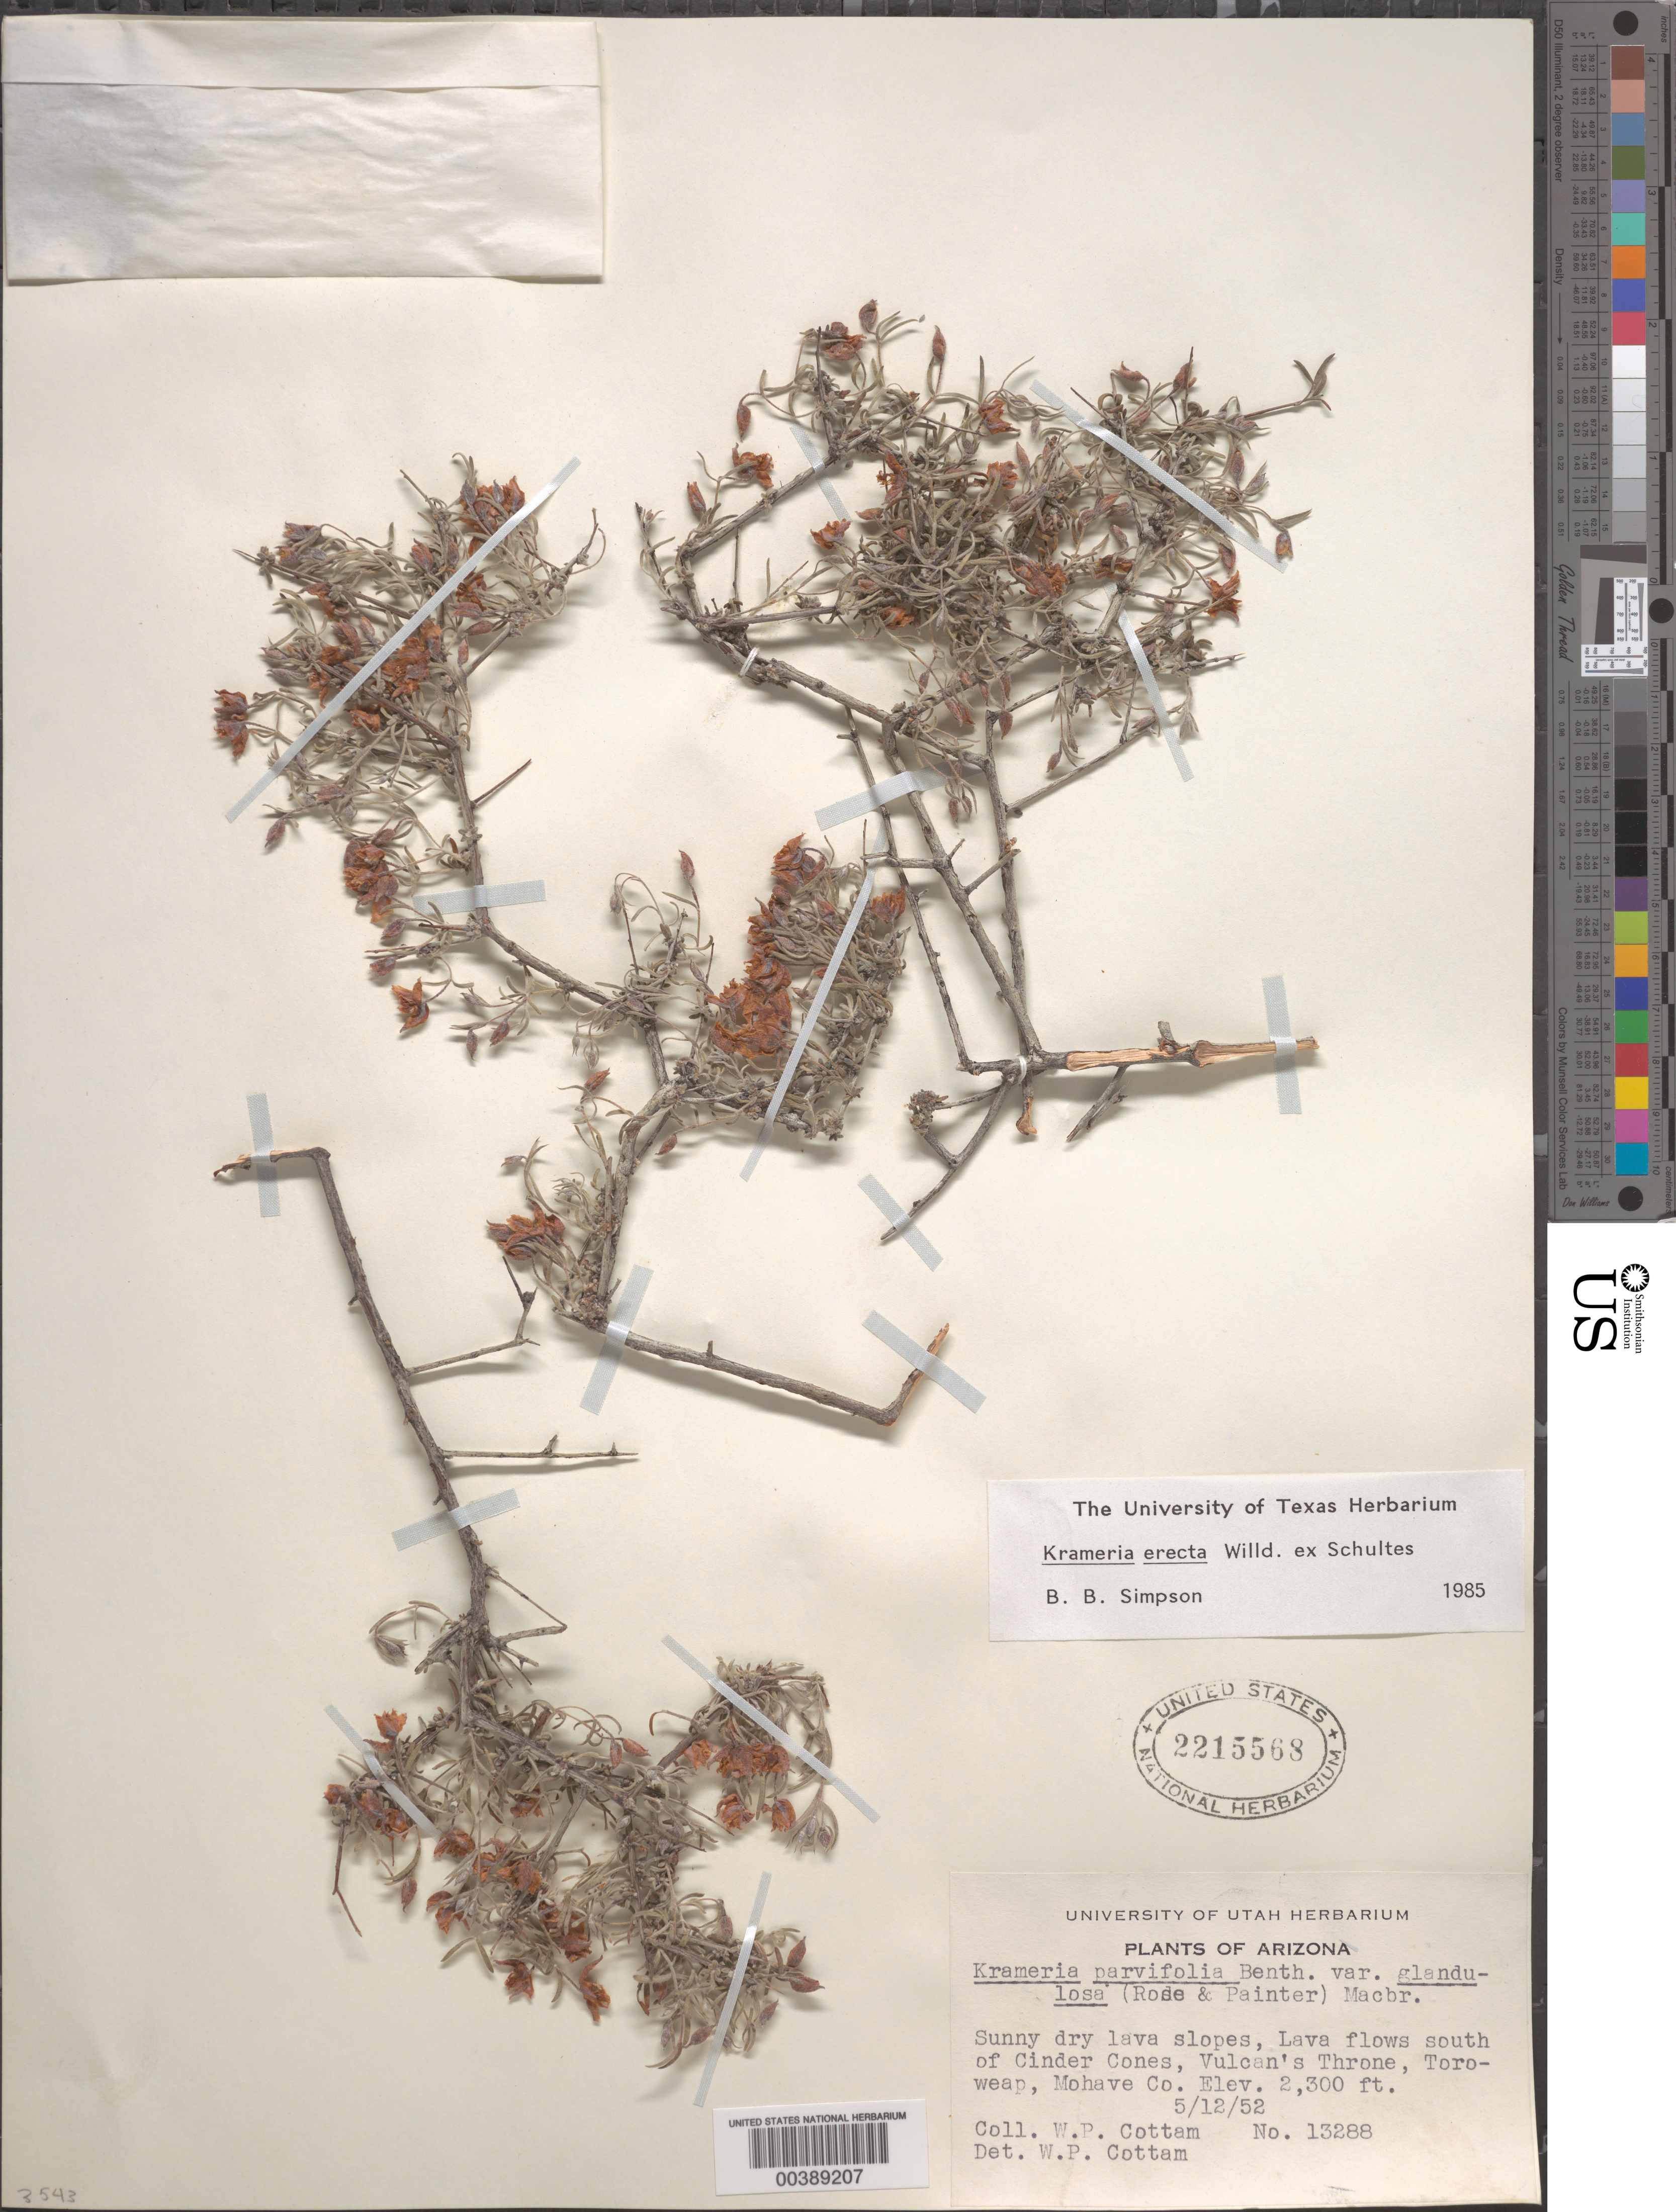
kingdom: Plantae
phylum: Tracheophyta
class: Magnoliopsida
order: Zygophyllales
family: Krameriaceae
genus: Krameria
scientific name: Krameria erecta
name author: Willd. ex Schult.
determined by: Simpson, B. B.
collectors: W. Cottam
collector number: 13288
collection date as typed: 05 Dec 1952 or 12 May 1952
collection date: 1952-05-12 or 1952-12-05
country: United States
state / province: Arizona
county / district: Mohave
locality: Lava flows s of cinder cones, vulcan's throne, toroweap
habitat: Sunny dry lava slopes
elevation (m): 701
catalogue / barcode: US 2215568